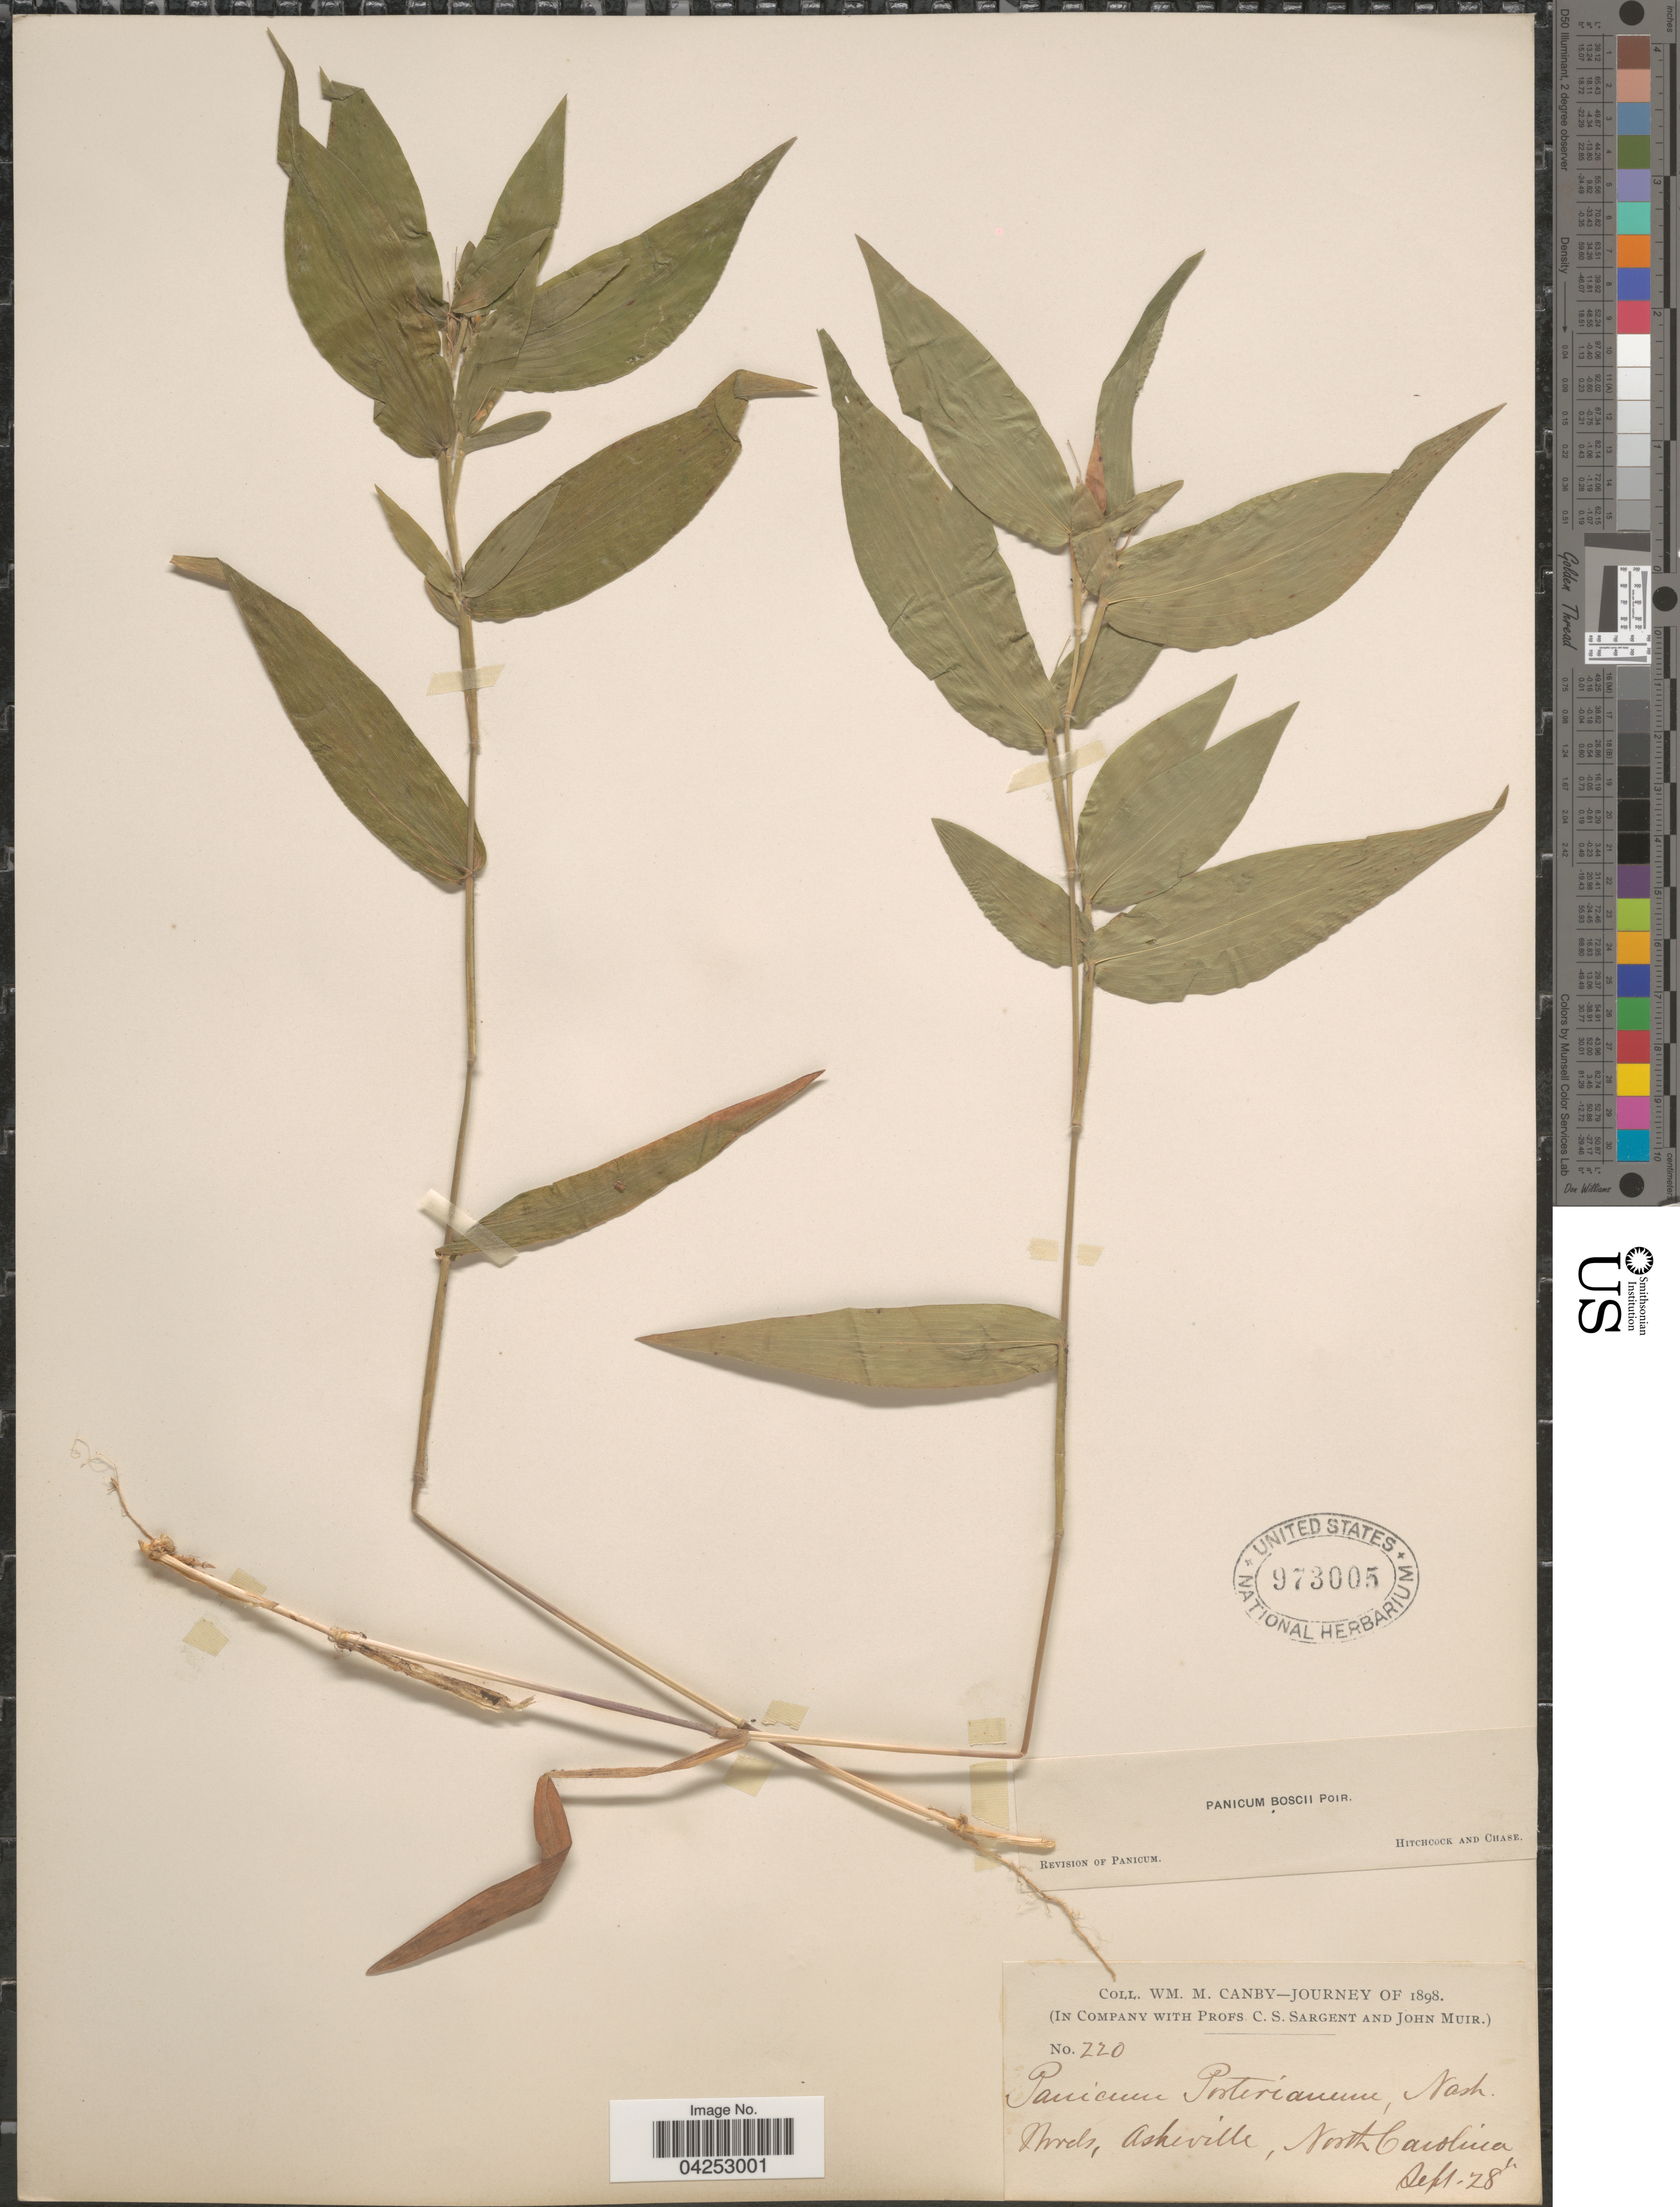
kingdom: Plantae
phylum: Tracheophyta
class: Liliopsida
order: Poales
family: Poaceae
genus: Dichanthelium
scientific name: Dichanthelium boscii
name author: (Poir.) Gould & C.A. Clark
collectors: W. M. Canby, C. S. Sargent & J. Muir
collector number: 220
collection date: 1898-09-28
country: United States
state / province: North Carolina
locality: Journey of 1898. Woods, Asheville.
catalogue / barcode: US 973005